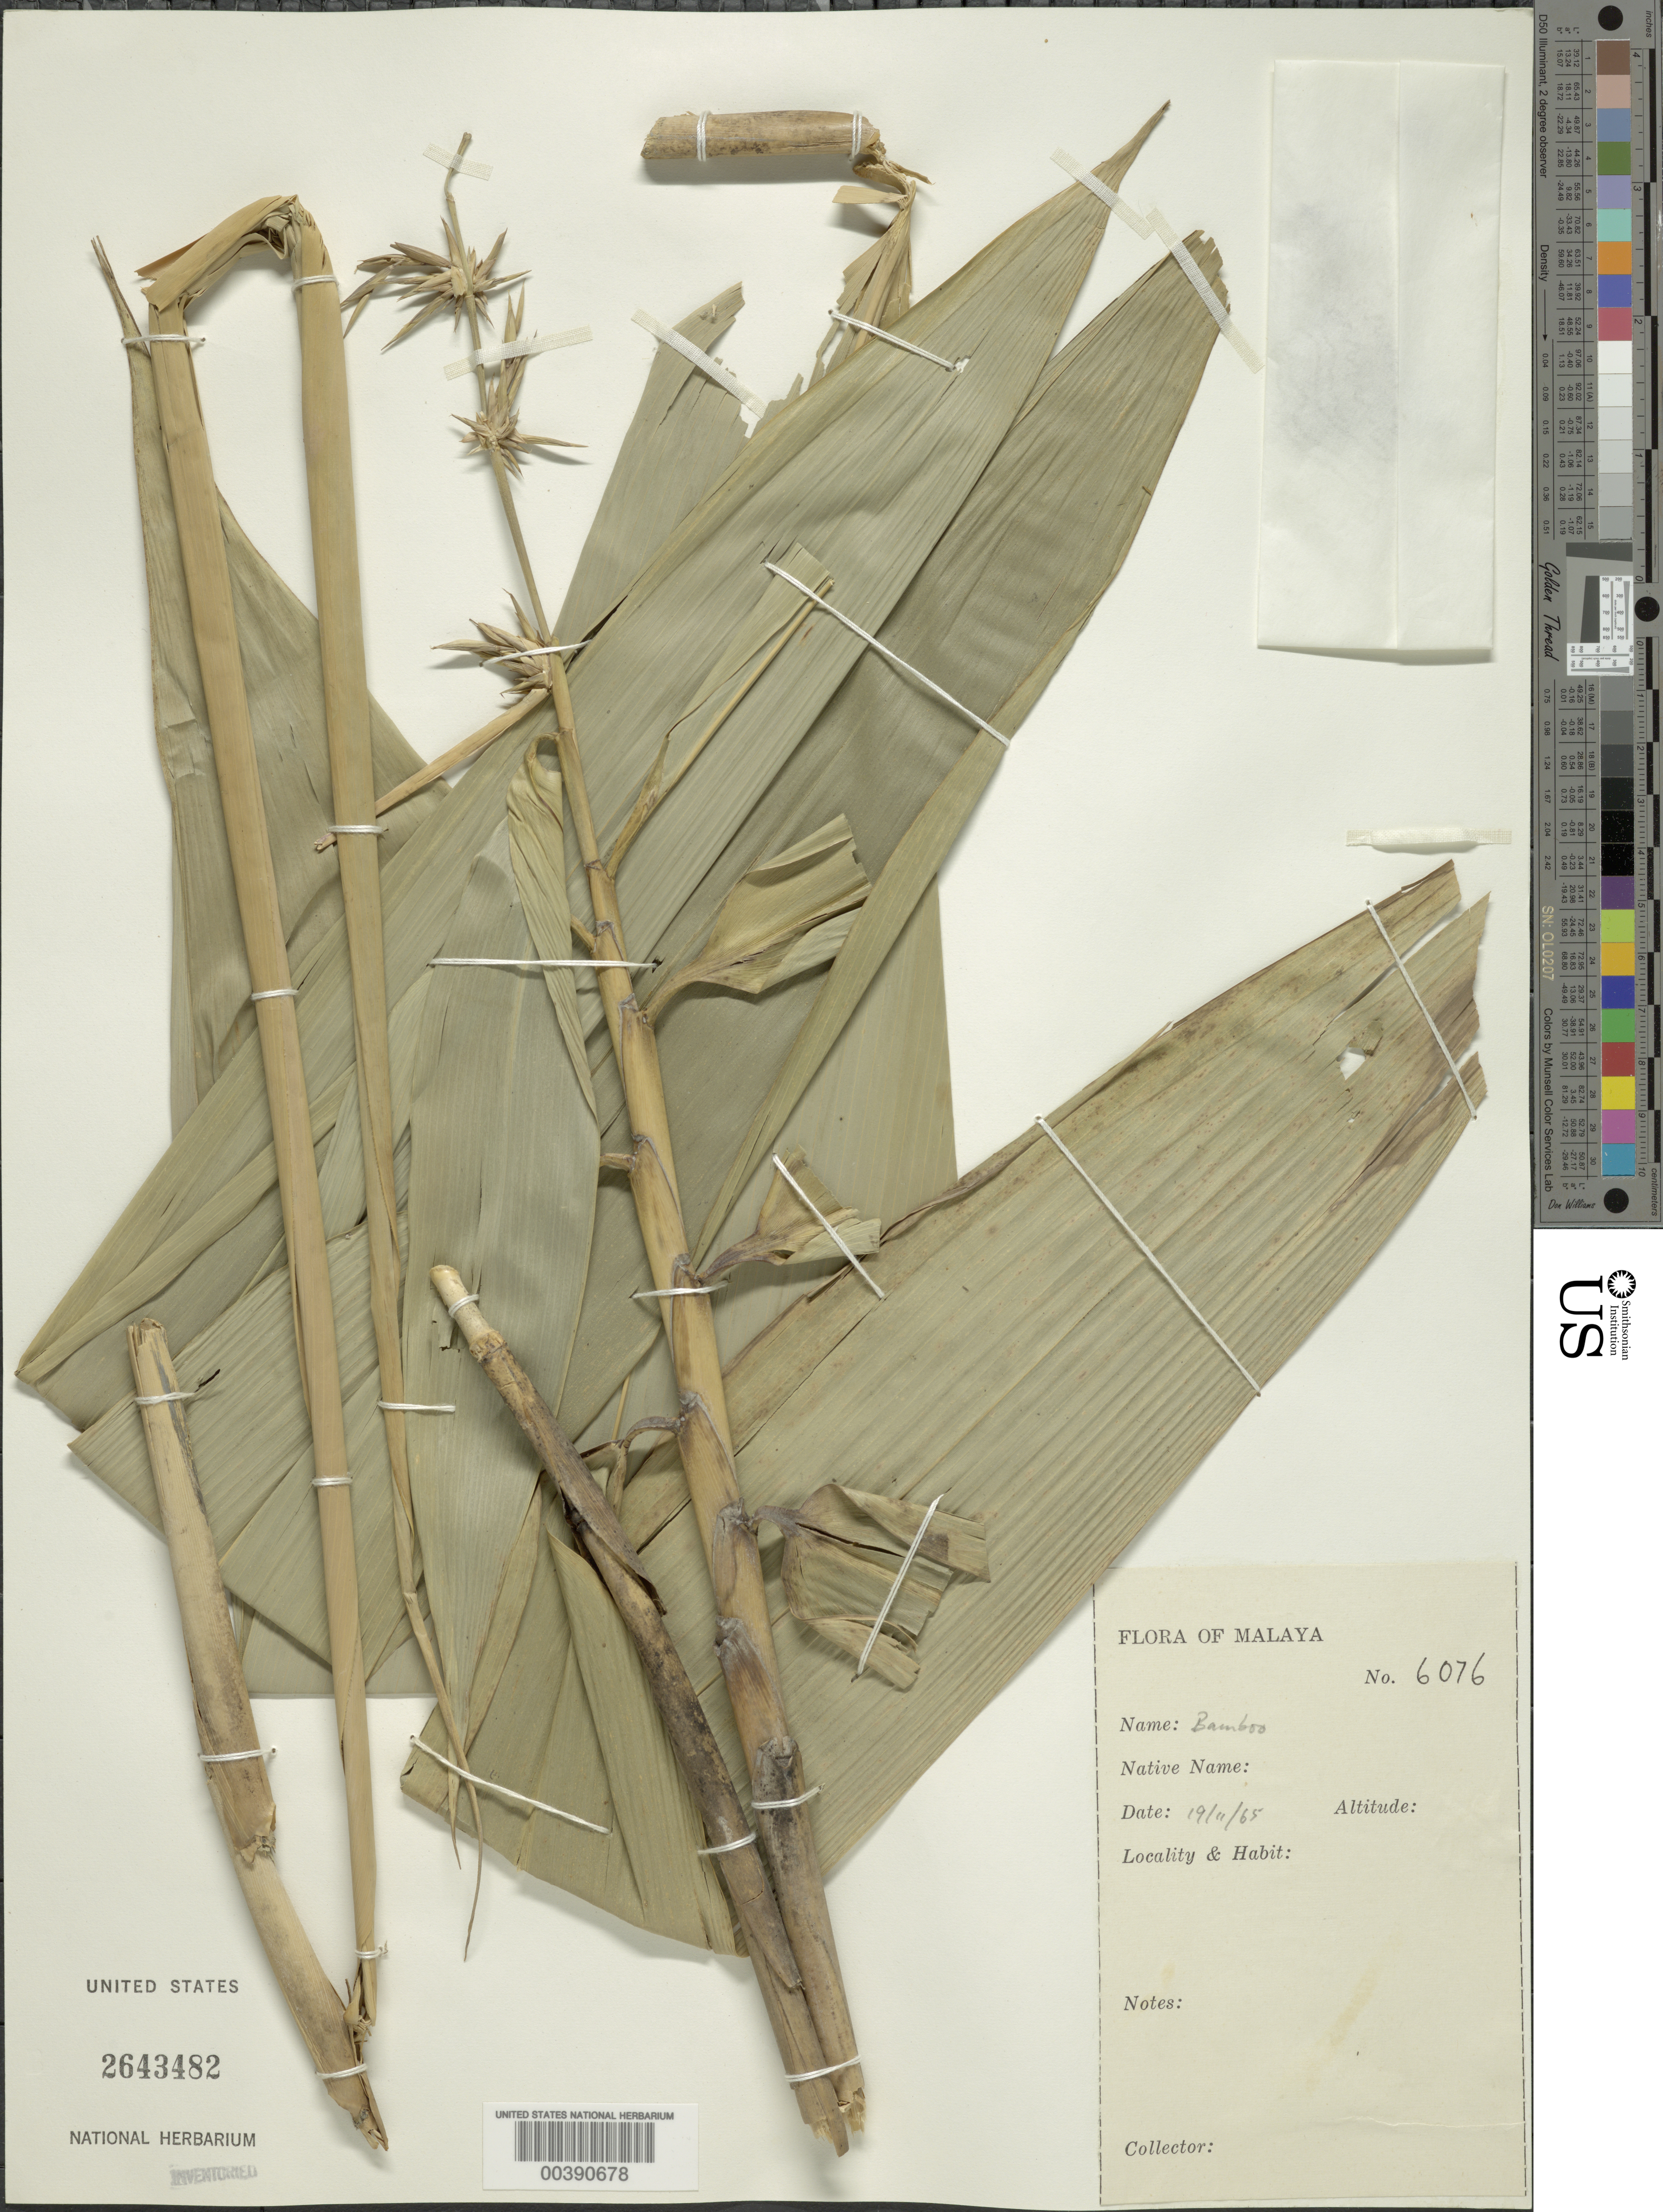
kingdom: Plantae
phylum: Tracheophyta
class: Liliopsida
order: Poales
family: Poaceae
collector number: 6076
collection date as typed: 19 Nov 1965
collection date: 1965-11-19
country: Malaysia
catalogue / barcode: US 2643482